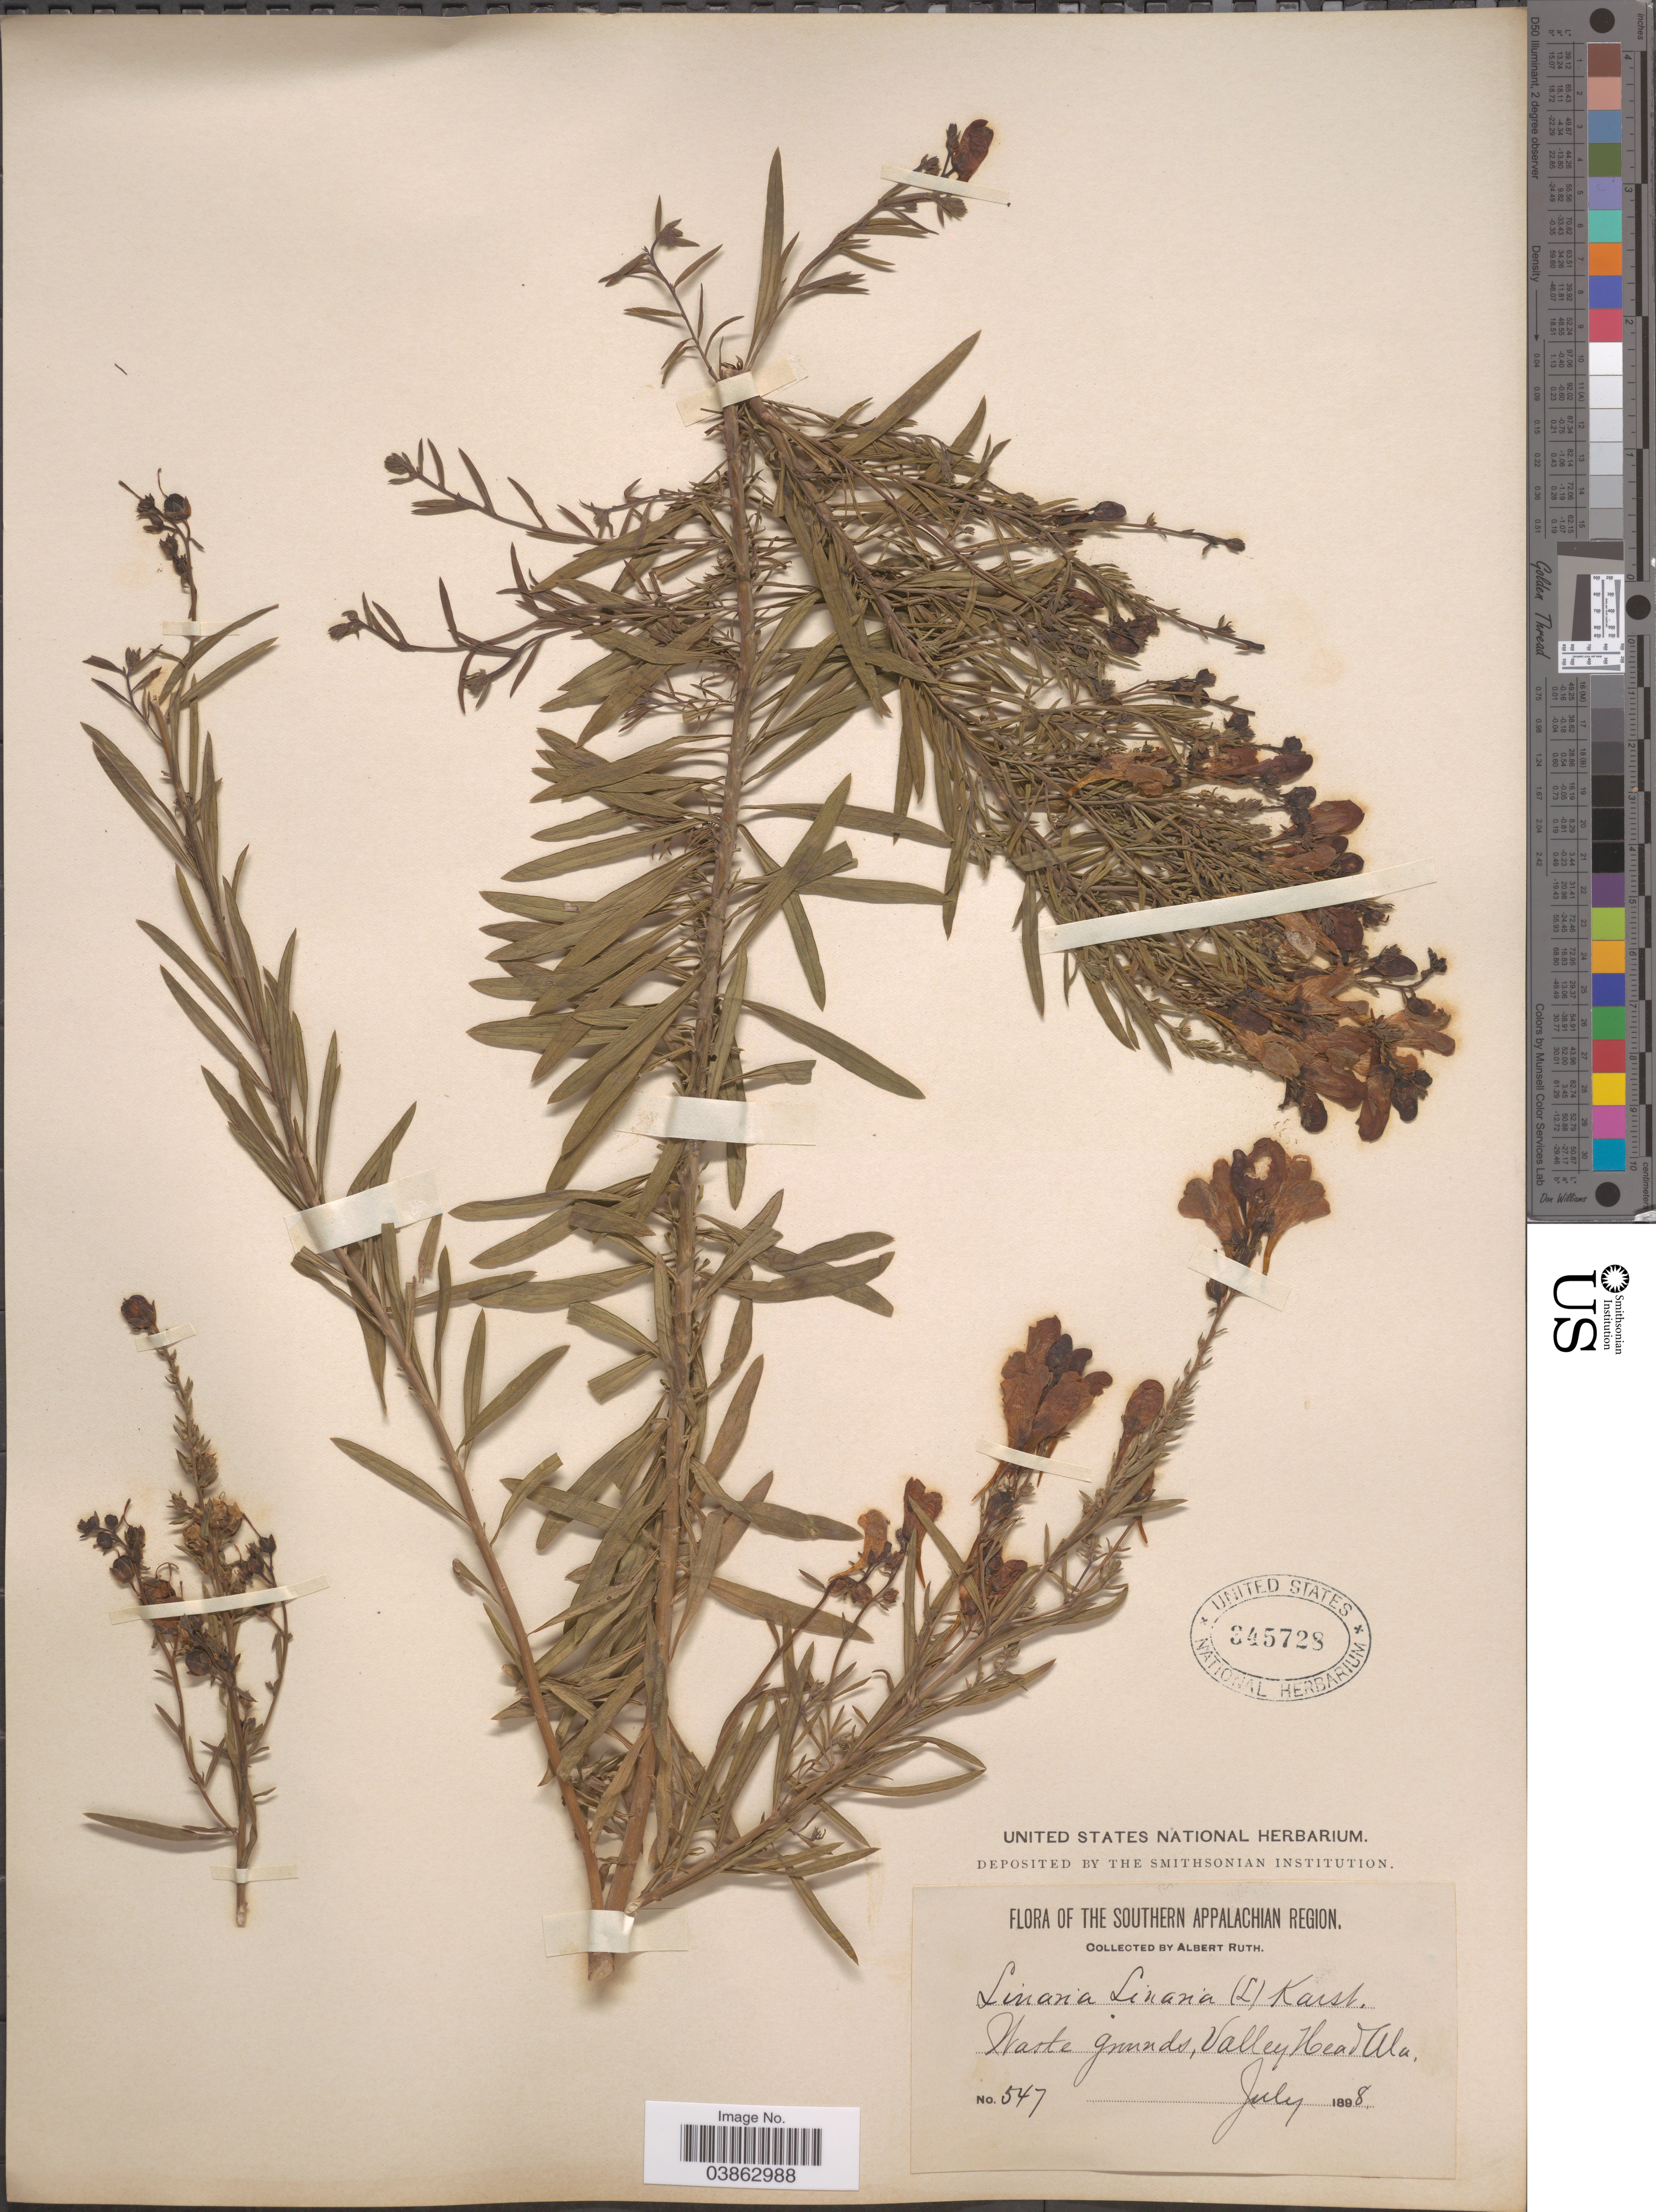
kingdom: Plantae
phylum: Tracheophyta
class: Magnoliopsida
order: Lamiales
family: Plantaginaceae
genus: Linaria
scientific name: Linaria vulgaris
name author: Mill.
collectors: A. Ruth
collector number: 547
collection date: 1898-07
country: United States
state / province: Alabama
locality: The Southern Appalachian Region. Valley Head.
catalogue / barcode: US 345728